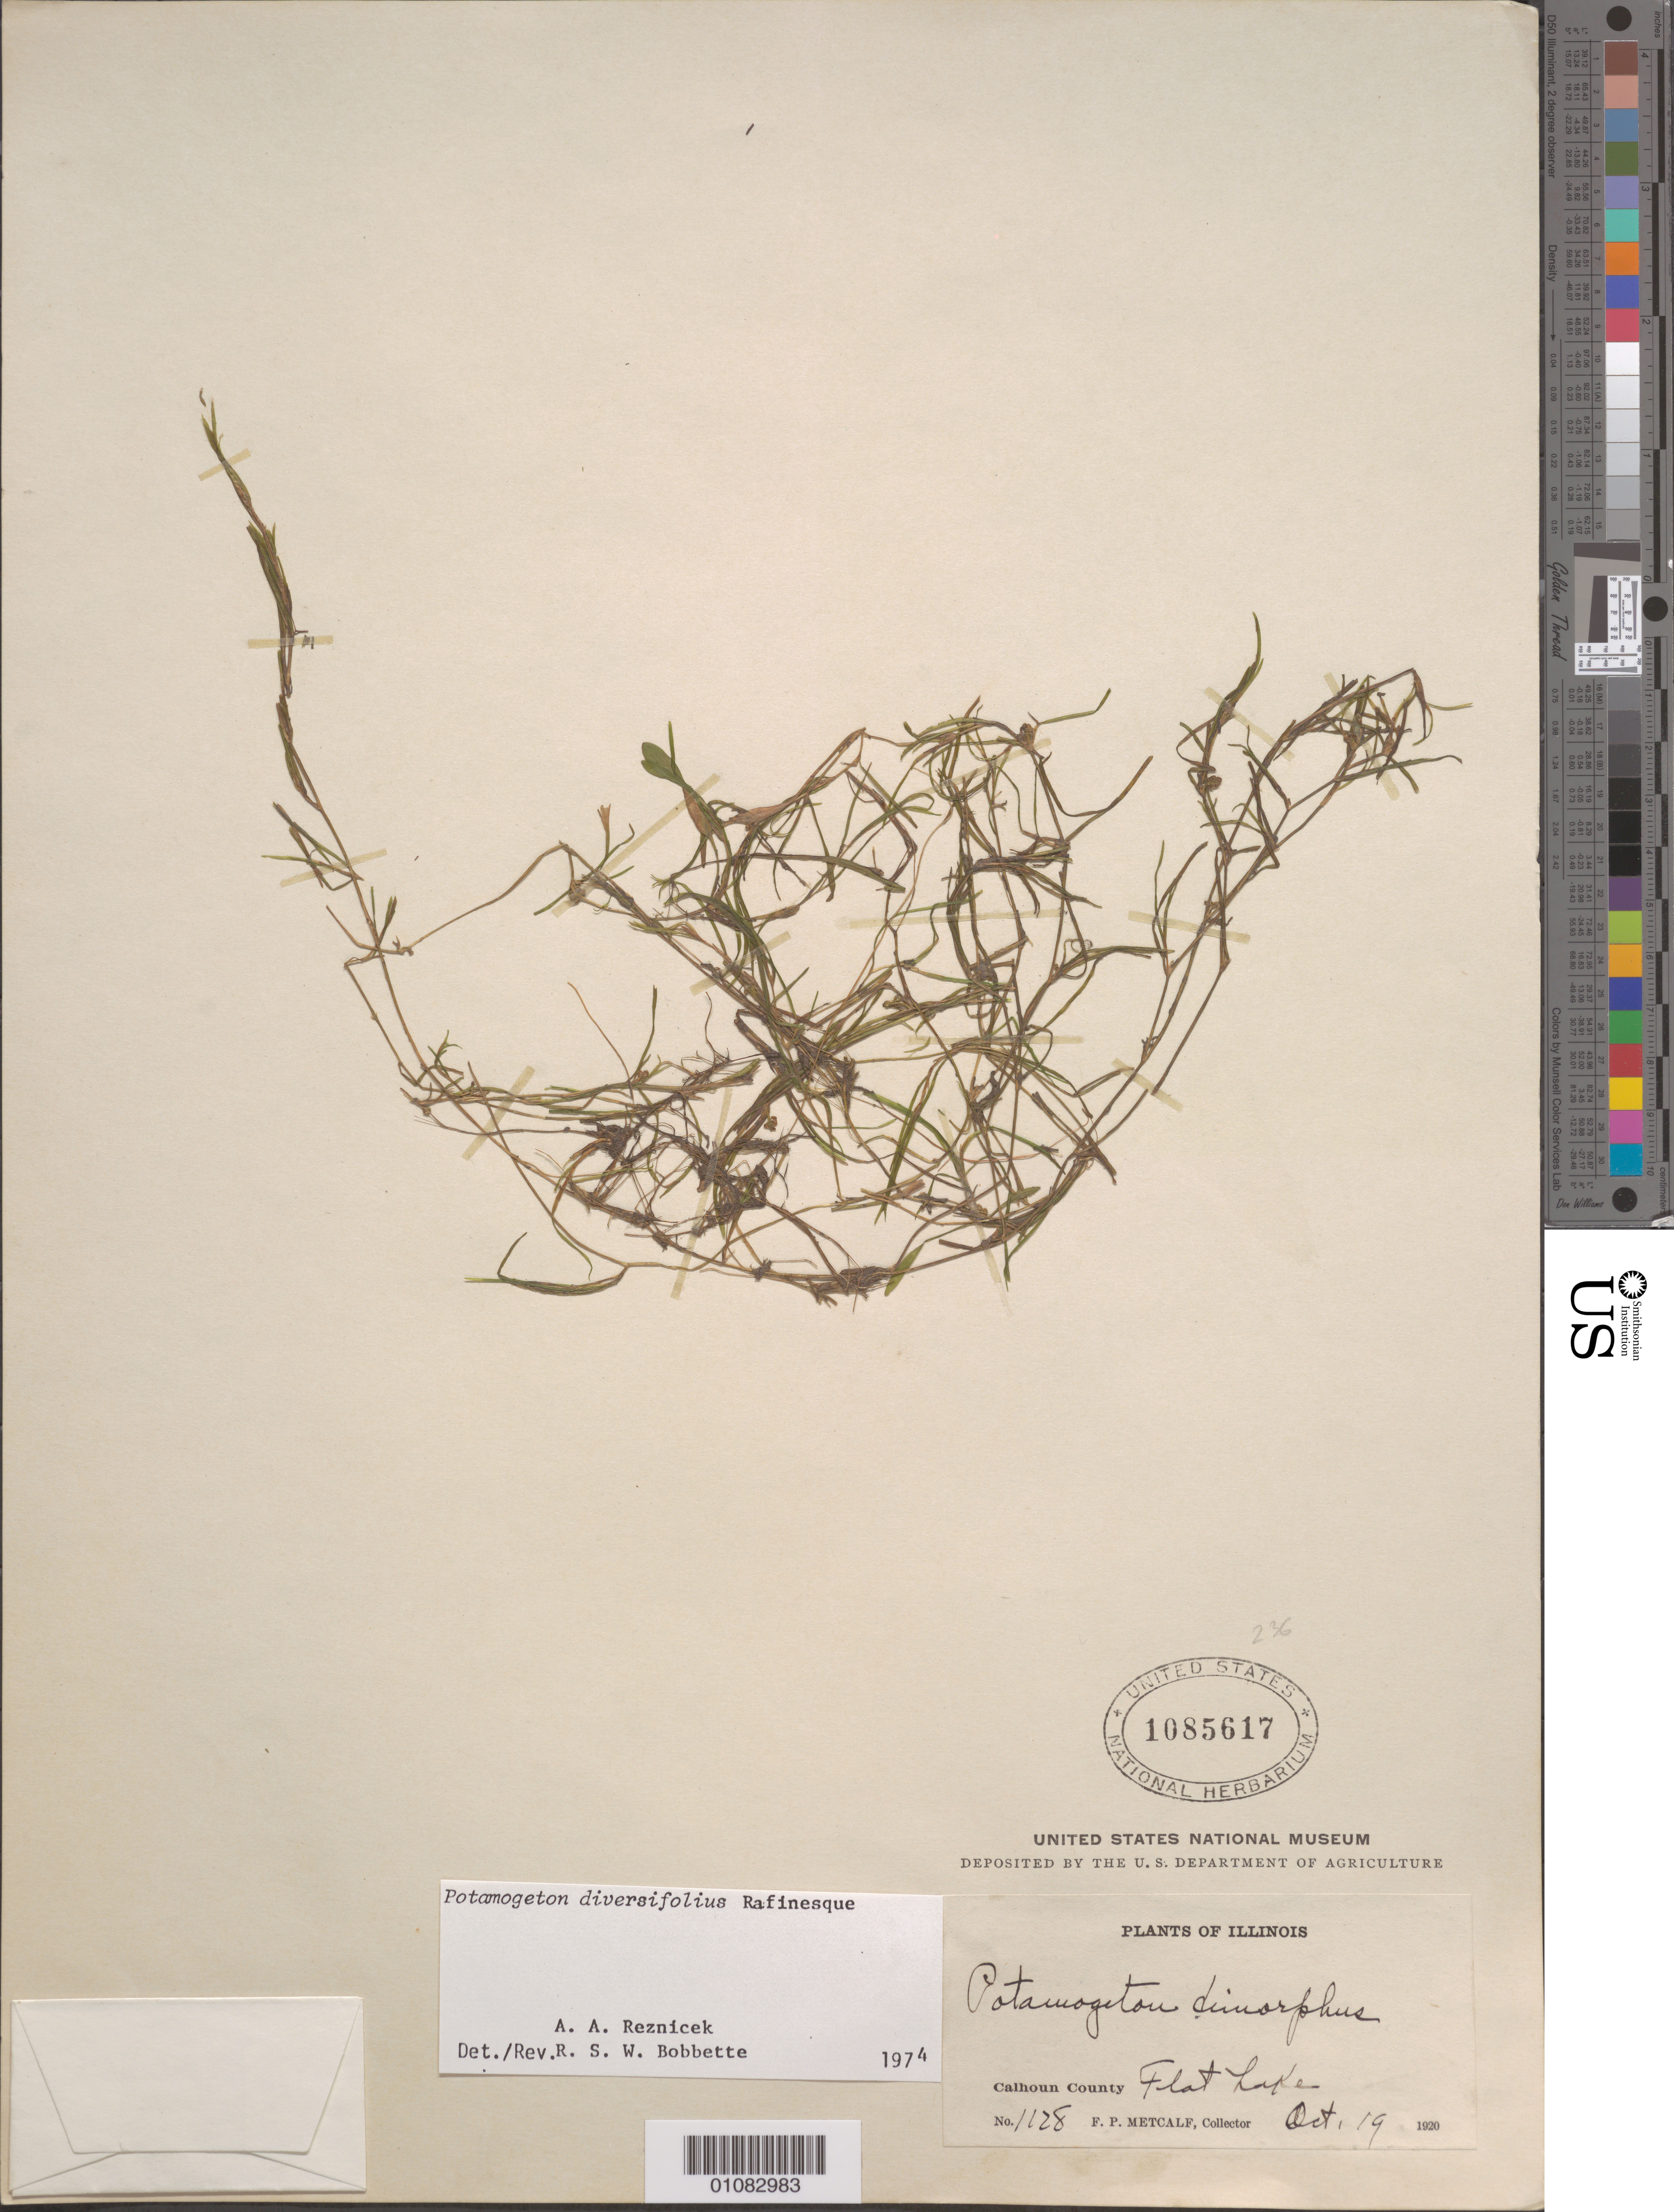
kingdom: Plantae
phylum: Tracheophyta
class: Liliopsida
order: Alismatales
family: Potamogetonaceae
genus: Potamogeton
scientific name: Potamogeton diversifolius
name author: Raf.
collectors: F. P. Metcalf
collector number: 1128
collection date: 1920-10-19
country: United States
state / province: Illinois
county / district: Calhoun County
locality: Flat Lake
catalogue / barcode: US 1085617